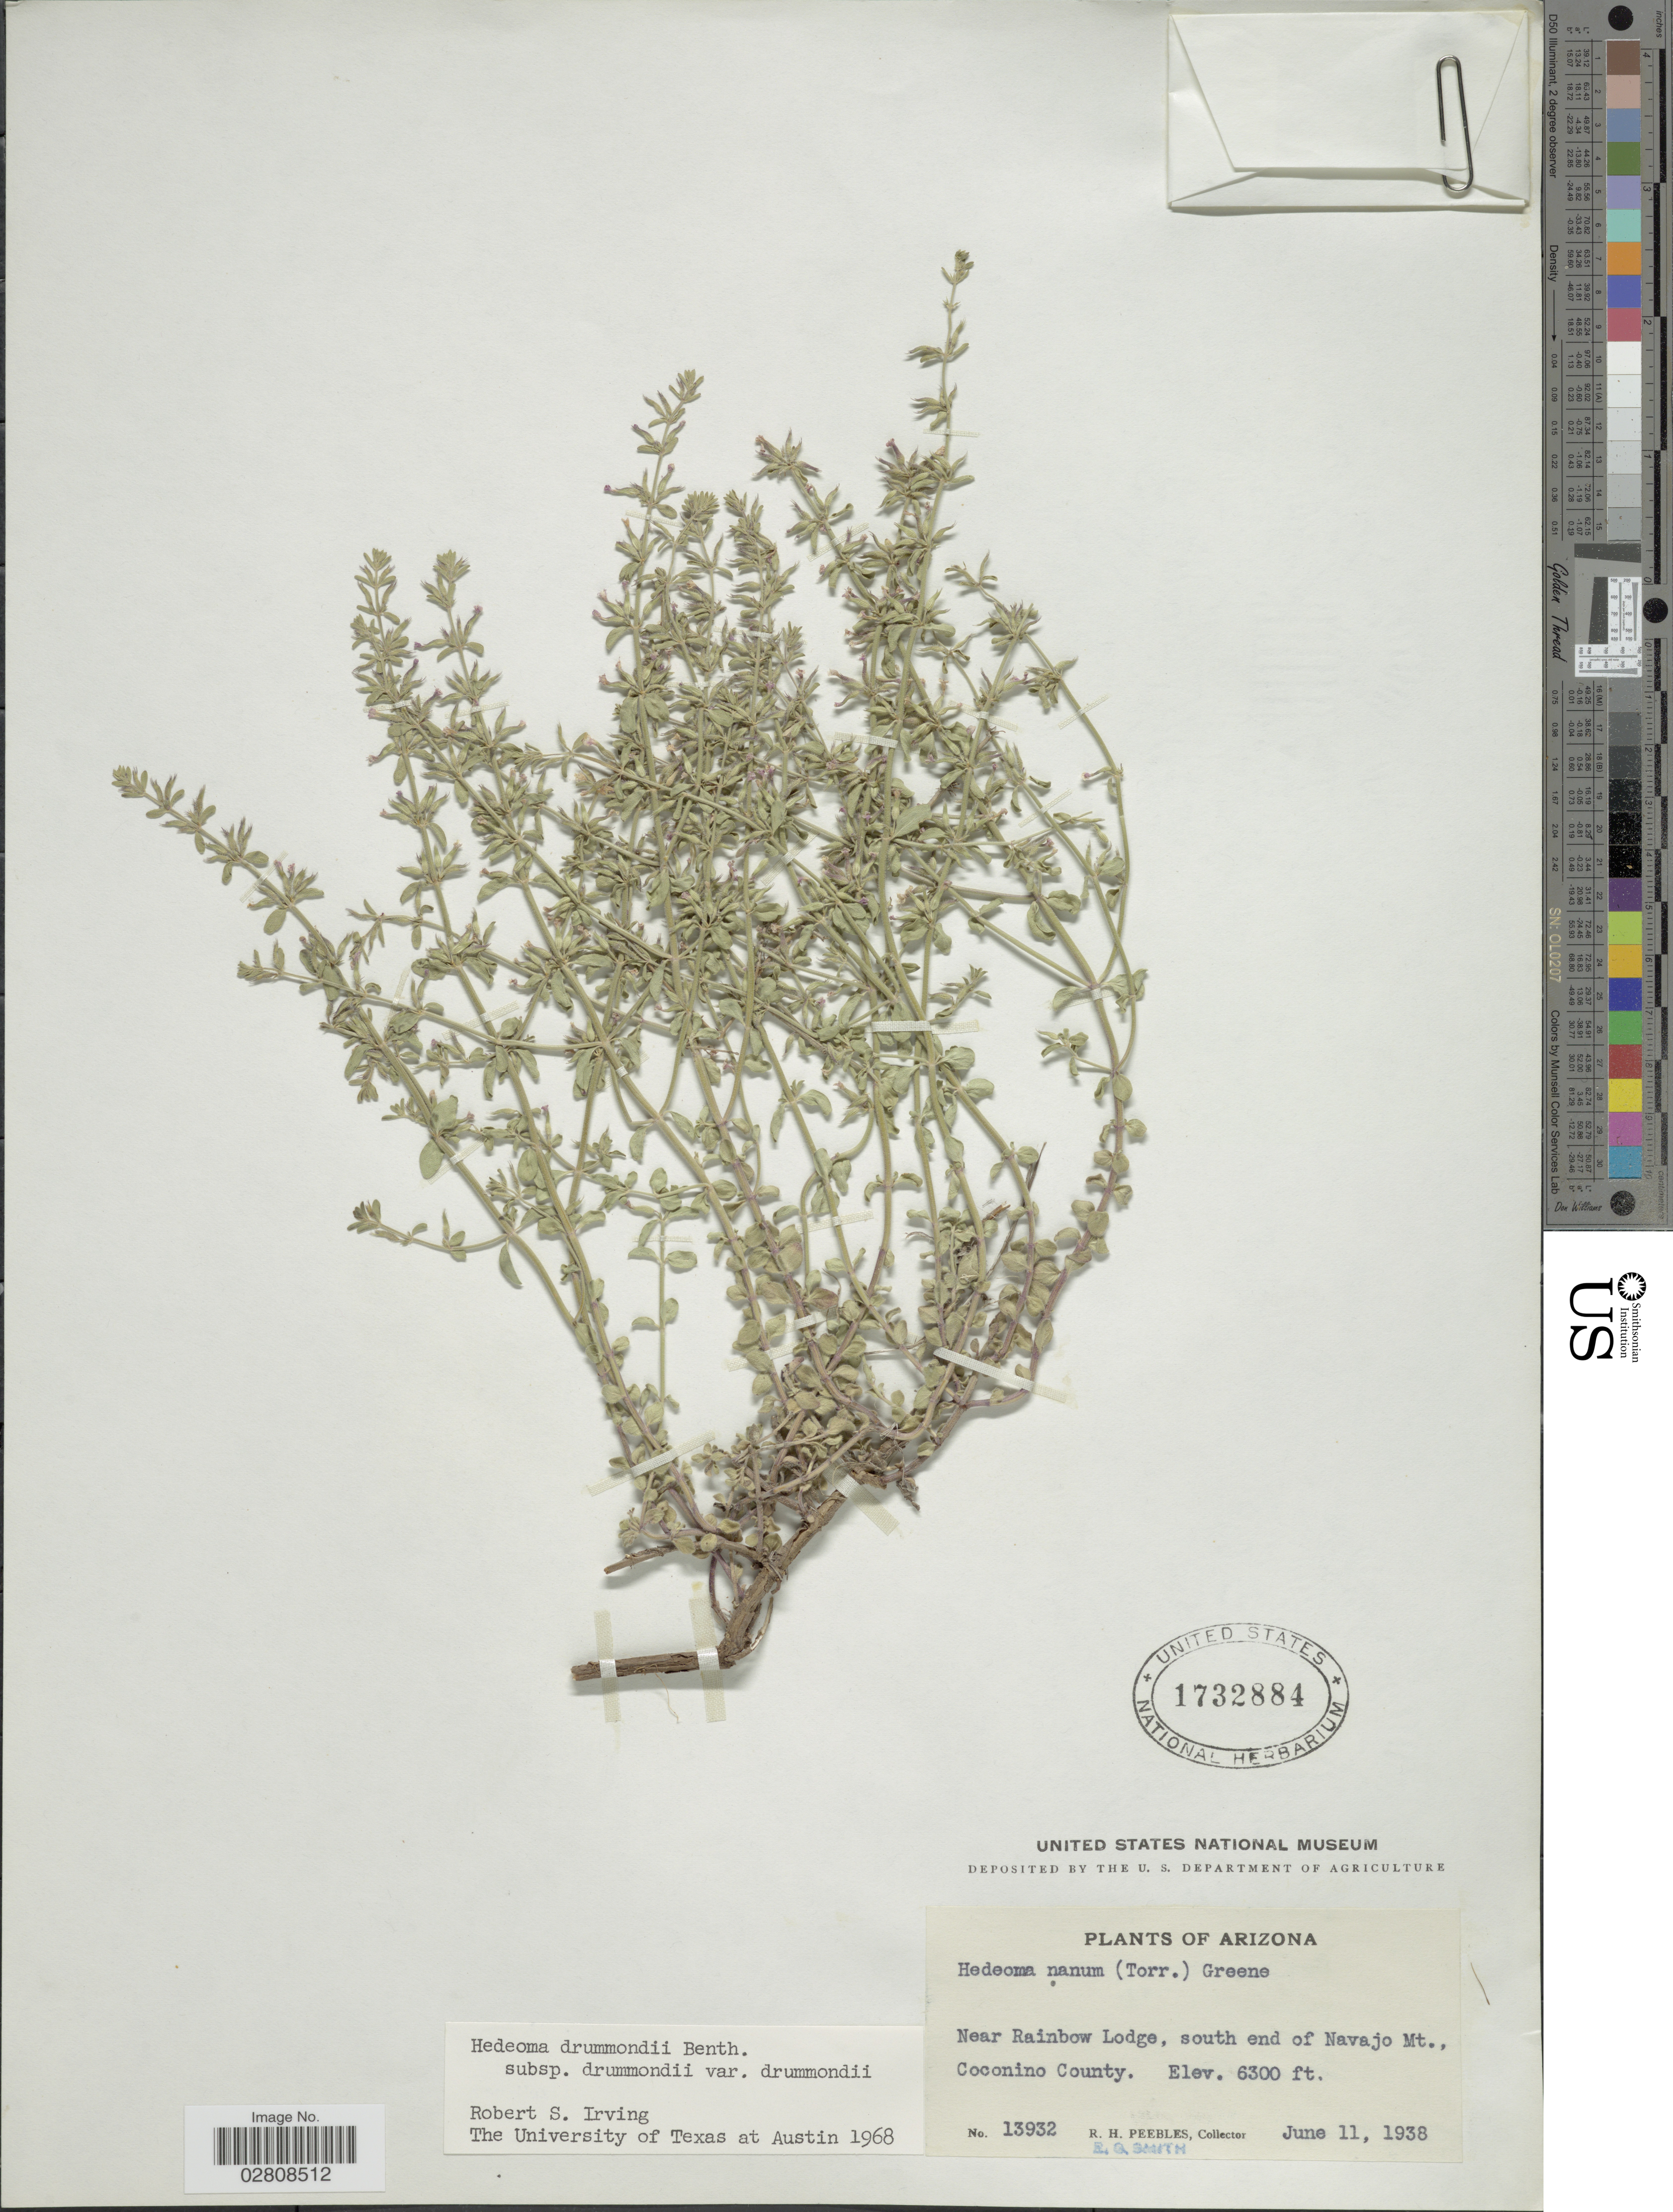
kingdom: Plantae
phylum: Tracheophyta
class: Magnoliopsida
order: Lamiales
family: Lamiaceae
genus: Hedeoma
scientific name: Hedeoma drummondii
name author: Benth.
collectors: R. H. Peebles & E. G. Smith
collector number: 13932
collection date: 1938-06-11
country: United States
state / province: Arizona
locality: Near Rainbow Lodge, south end of Navajo Mt., Coconino County.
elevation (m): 1920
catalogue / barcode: US 1732884